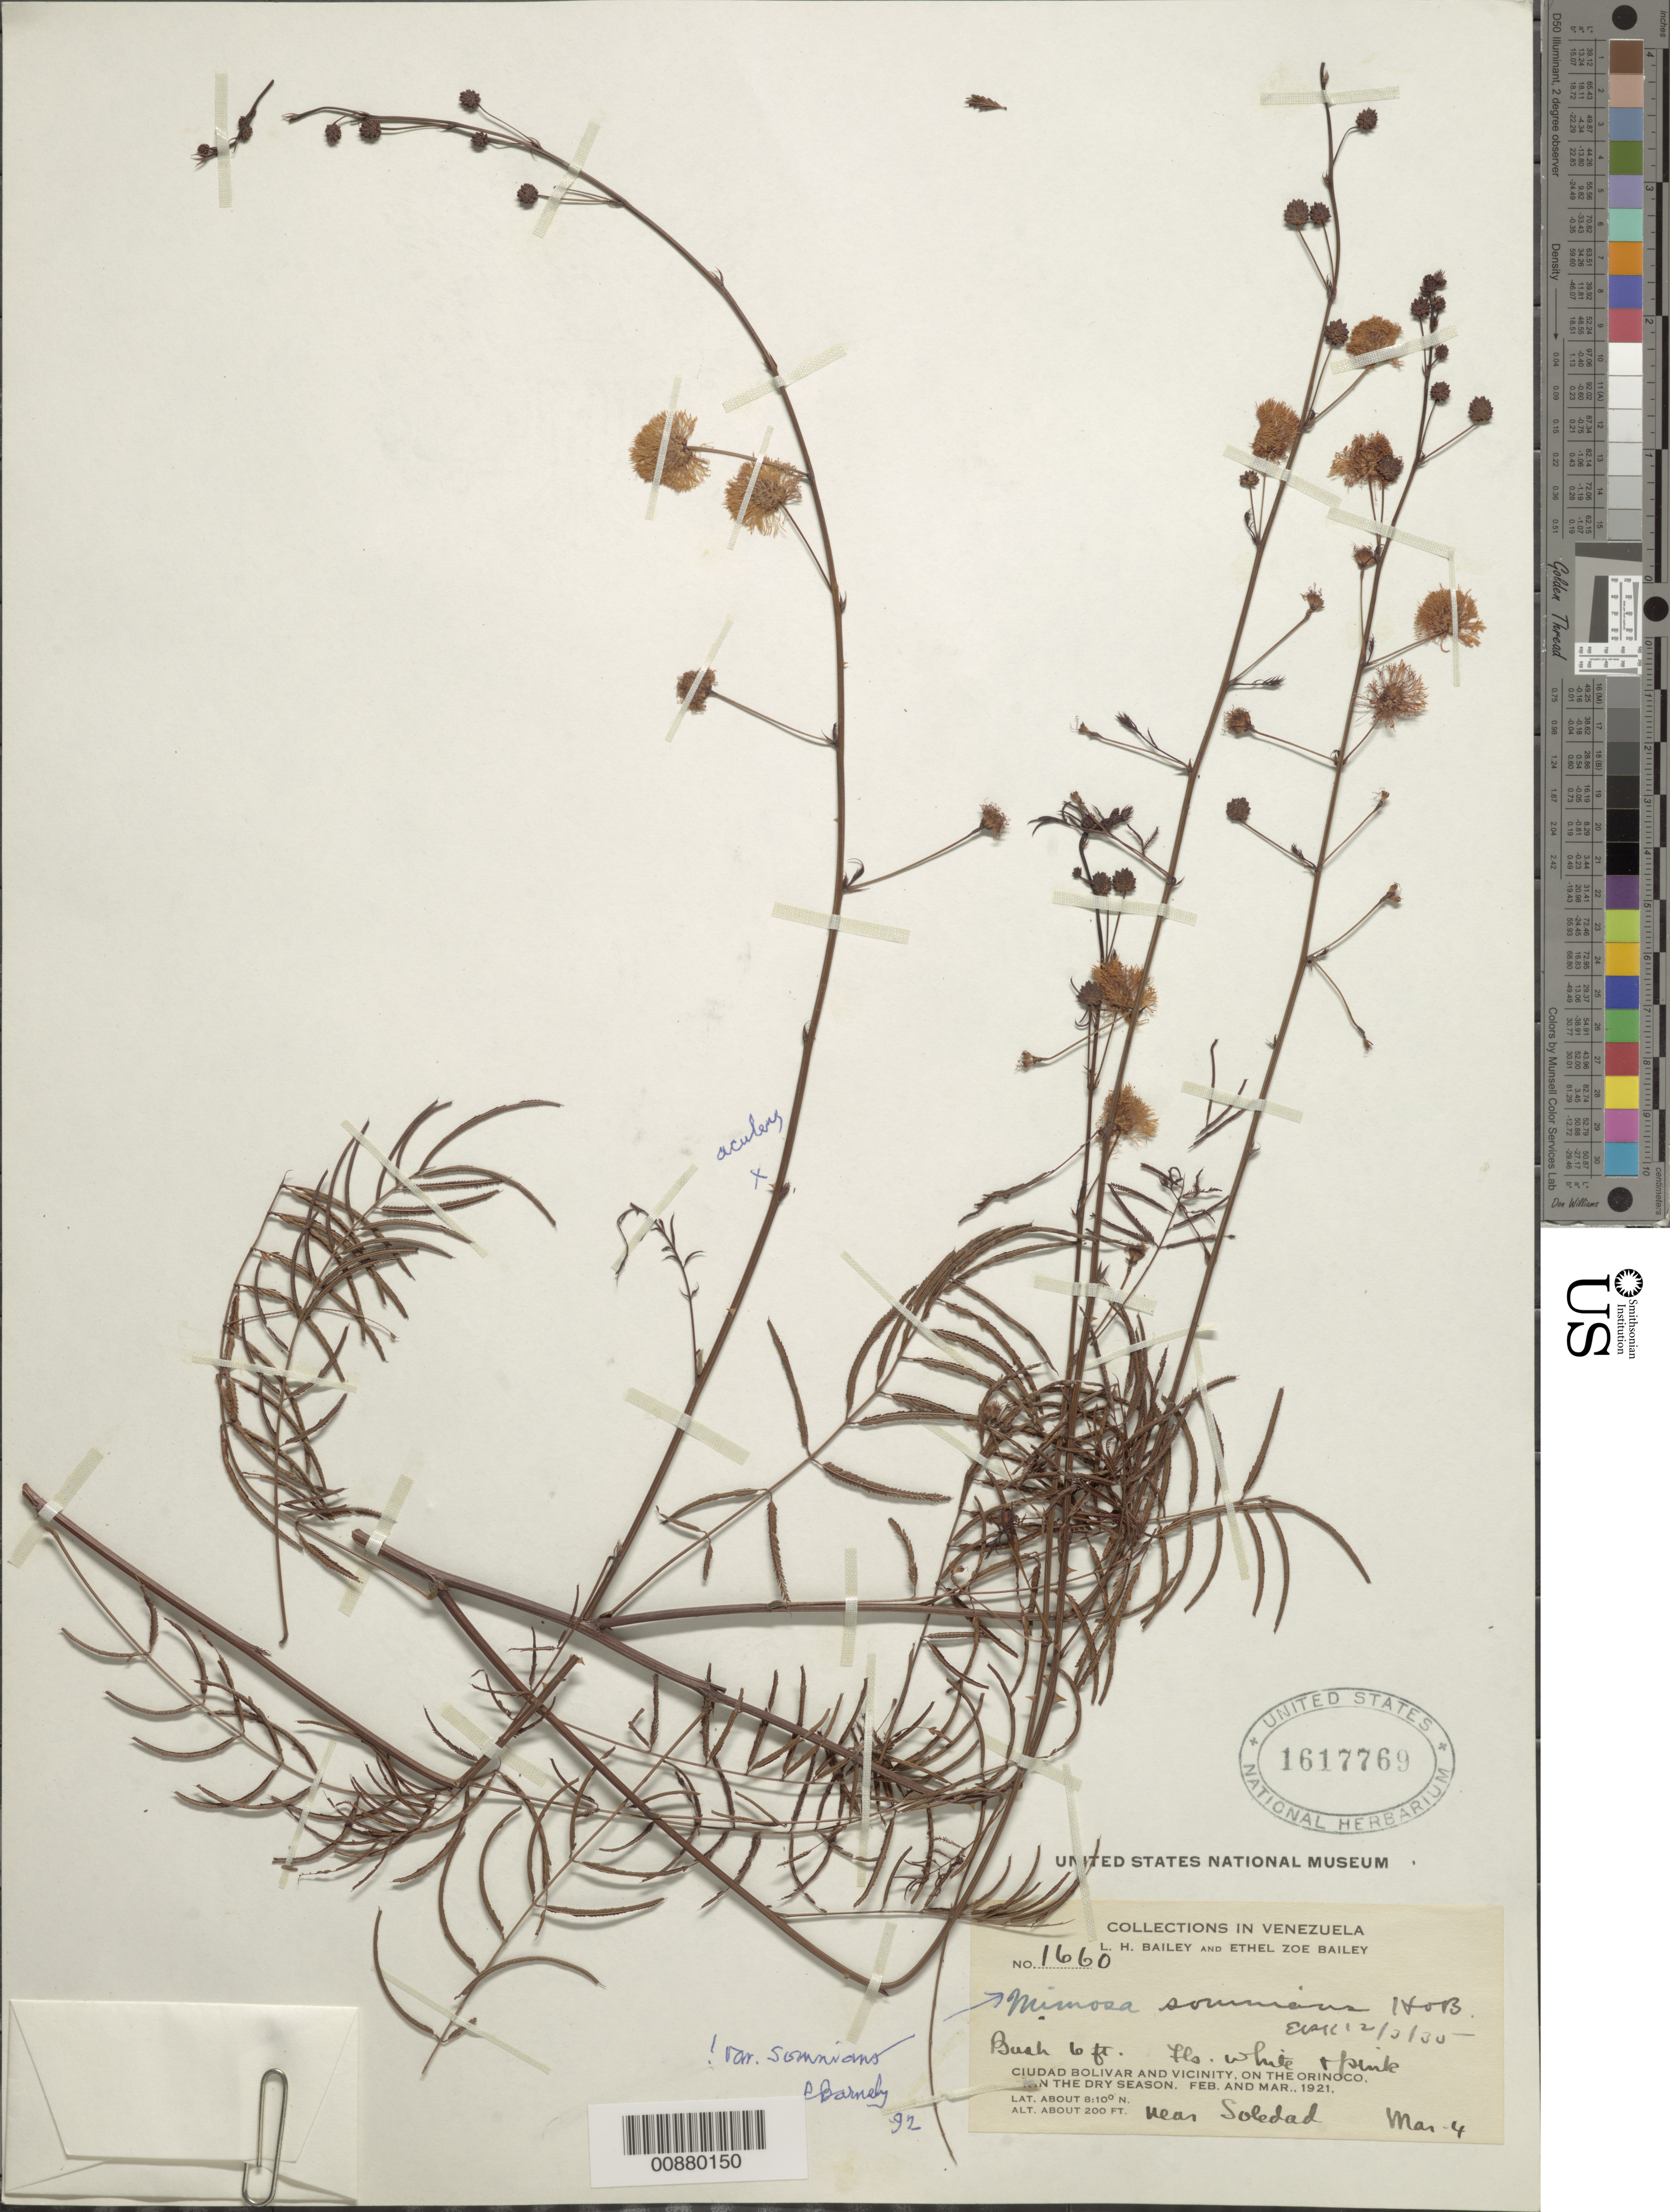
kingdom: Plantae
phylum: Tracheophyta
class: Magnoliopsida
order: Fabales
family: Fabaceae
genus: Mimosa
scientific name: Mimosa somnians var. somnians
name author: Humb. & Bonpl. ex Willd.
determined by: Barneby, Rupert C., (NY)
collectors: L. H. Bailey & E. Z. Bailey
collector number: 1660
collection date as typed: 4 March 1921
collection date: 1921-03-04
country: Venezuela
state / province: Bolívar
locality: Ciudad Bolívar and vicinity, Orinoco R., Soledad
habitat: Dry season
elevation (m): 61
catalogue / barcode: US 1617769